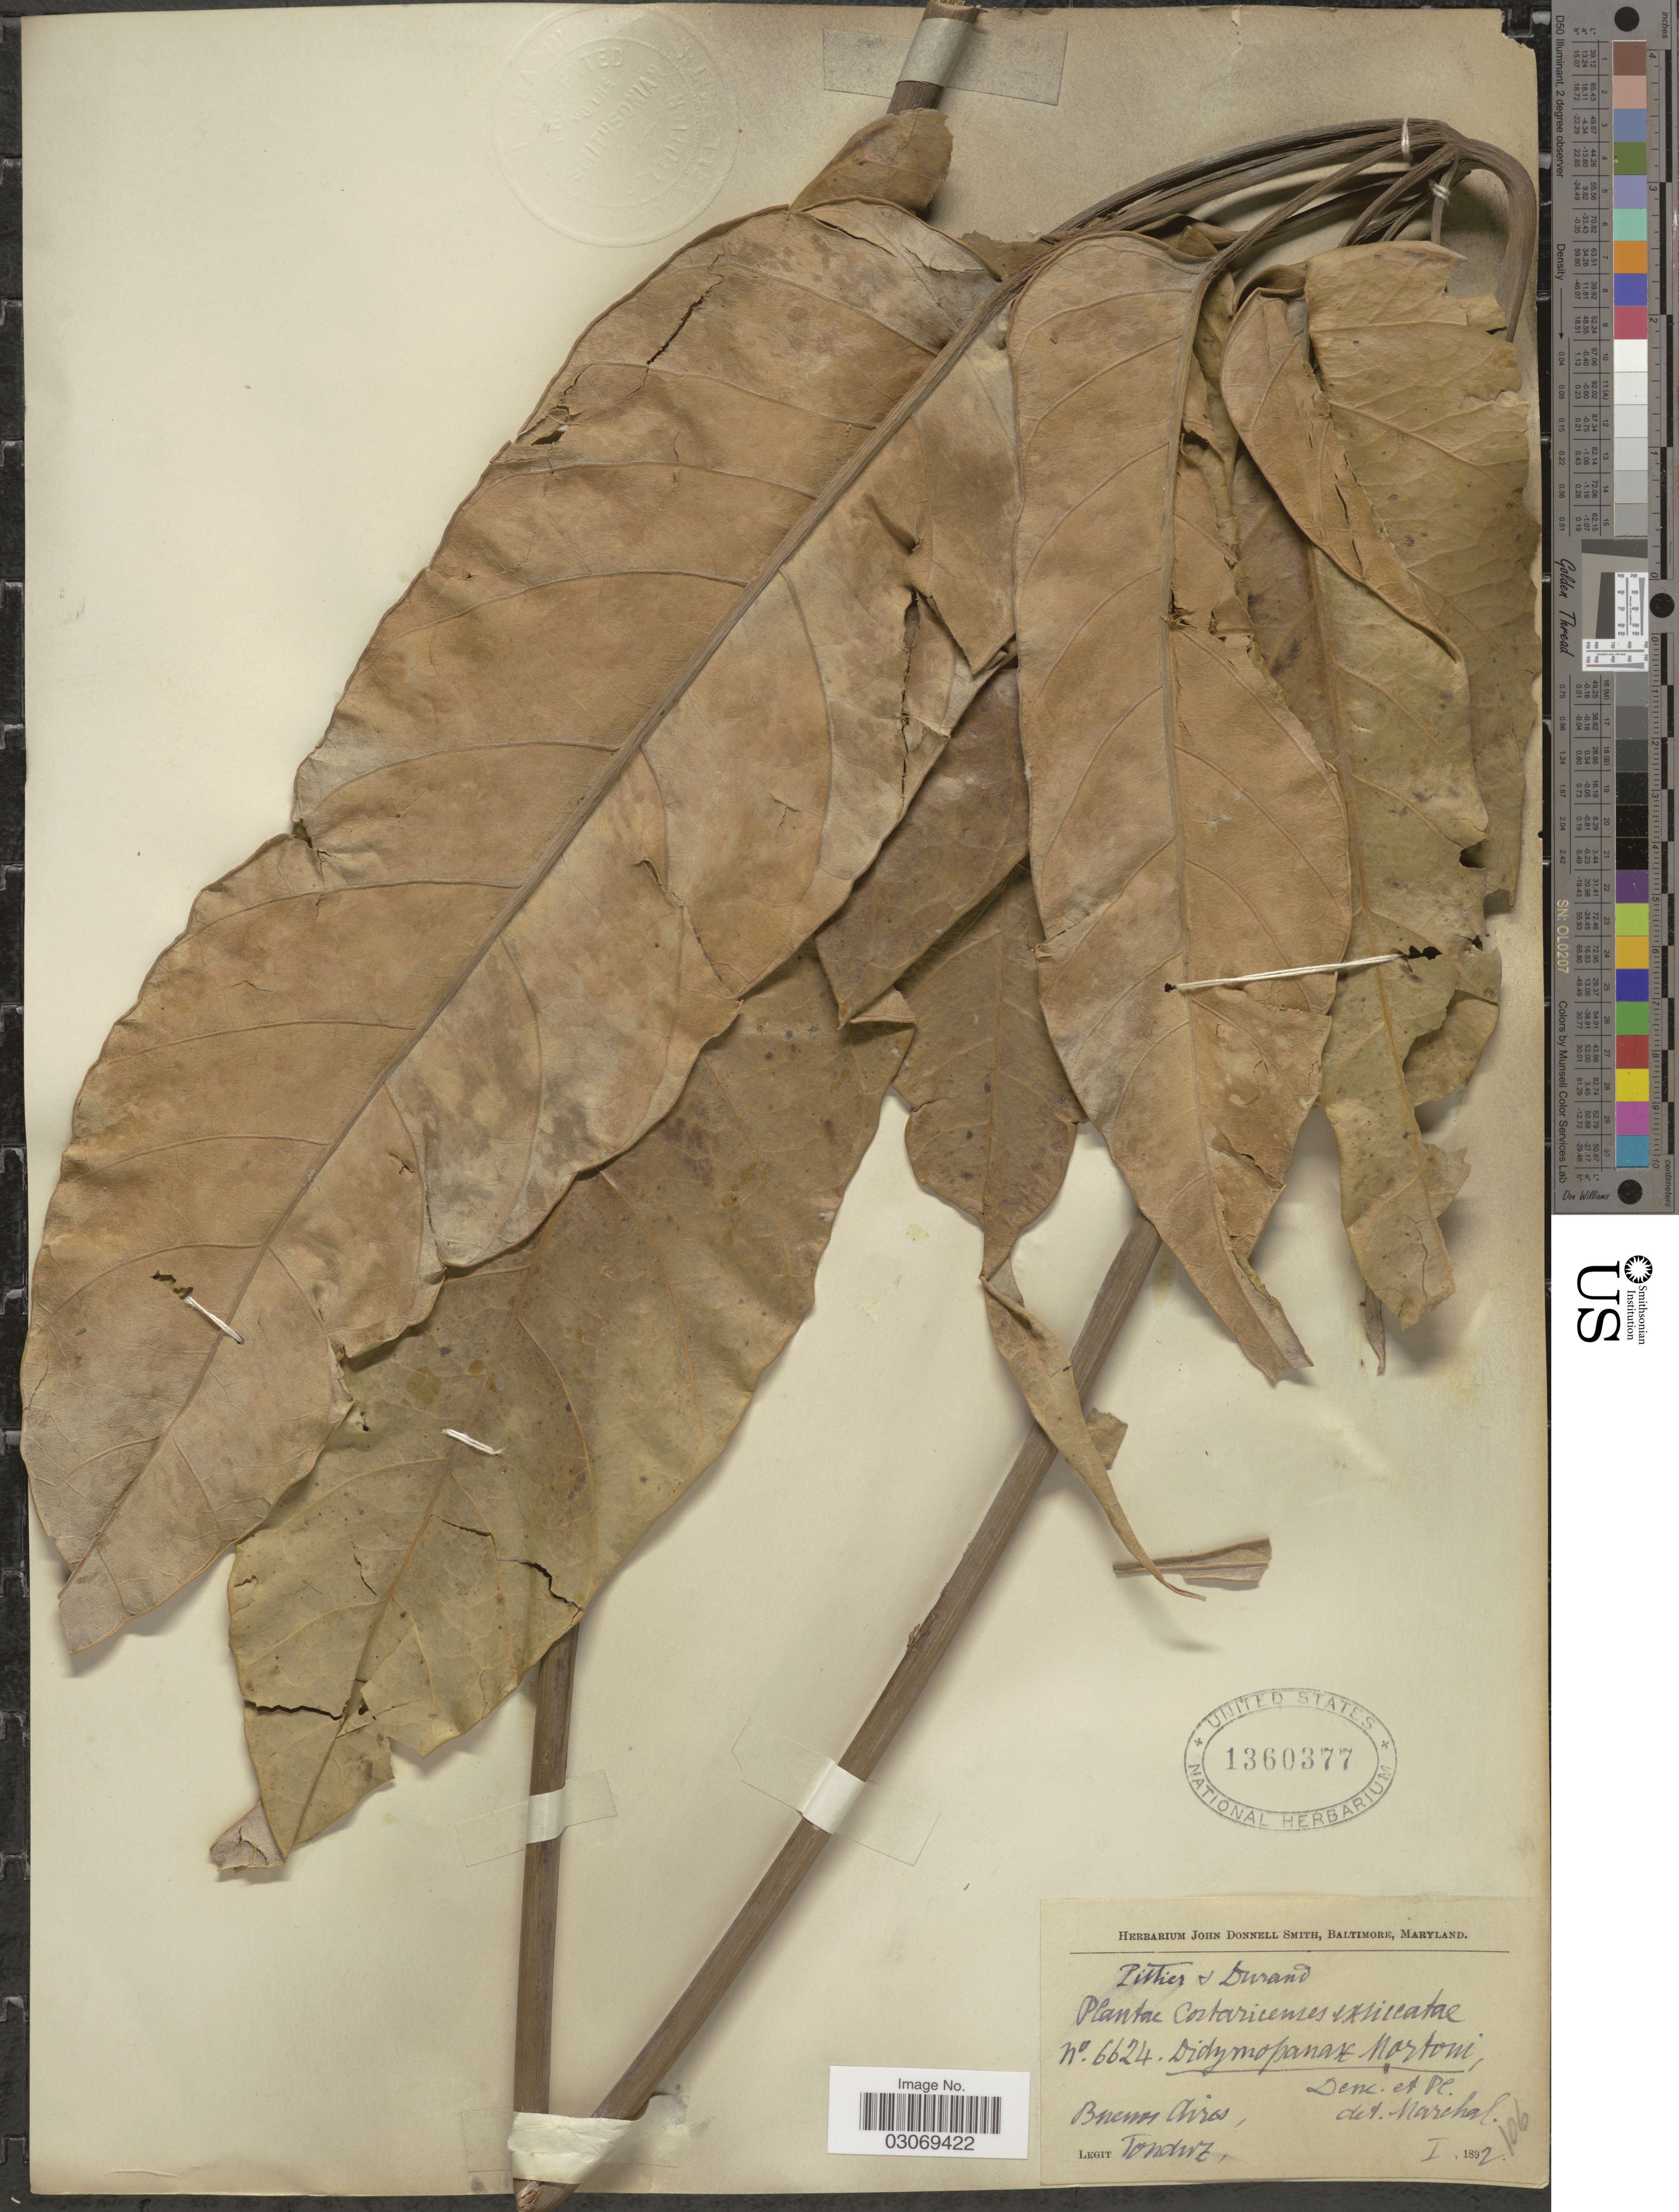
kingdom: Plantae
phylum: Tracheophyta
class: Magnoliopsida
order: Apiales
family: Araliaceae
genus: Schefflera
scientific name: Schefflera sp.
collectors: Tonduz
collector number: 6624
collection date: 1892-01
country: Costa Rica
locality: Buenos Aires.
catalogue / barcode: US 1360377